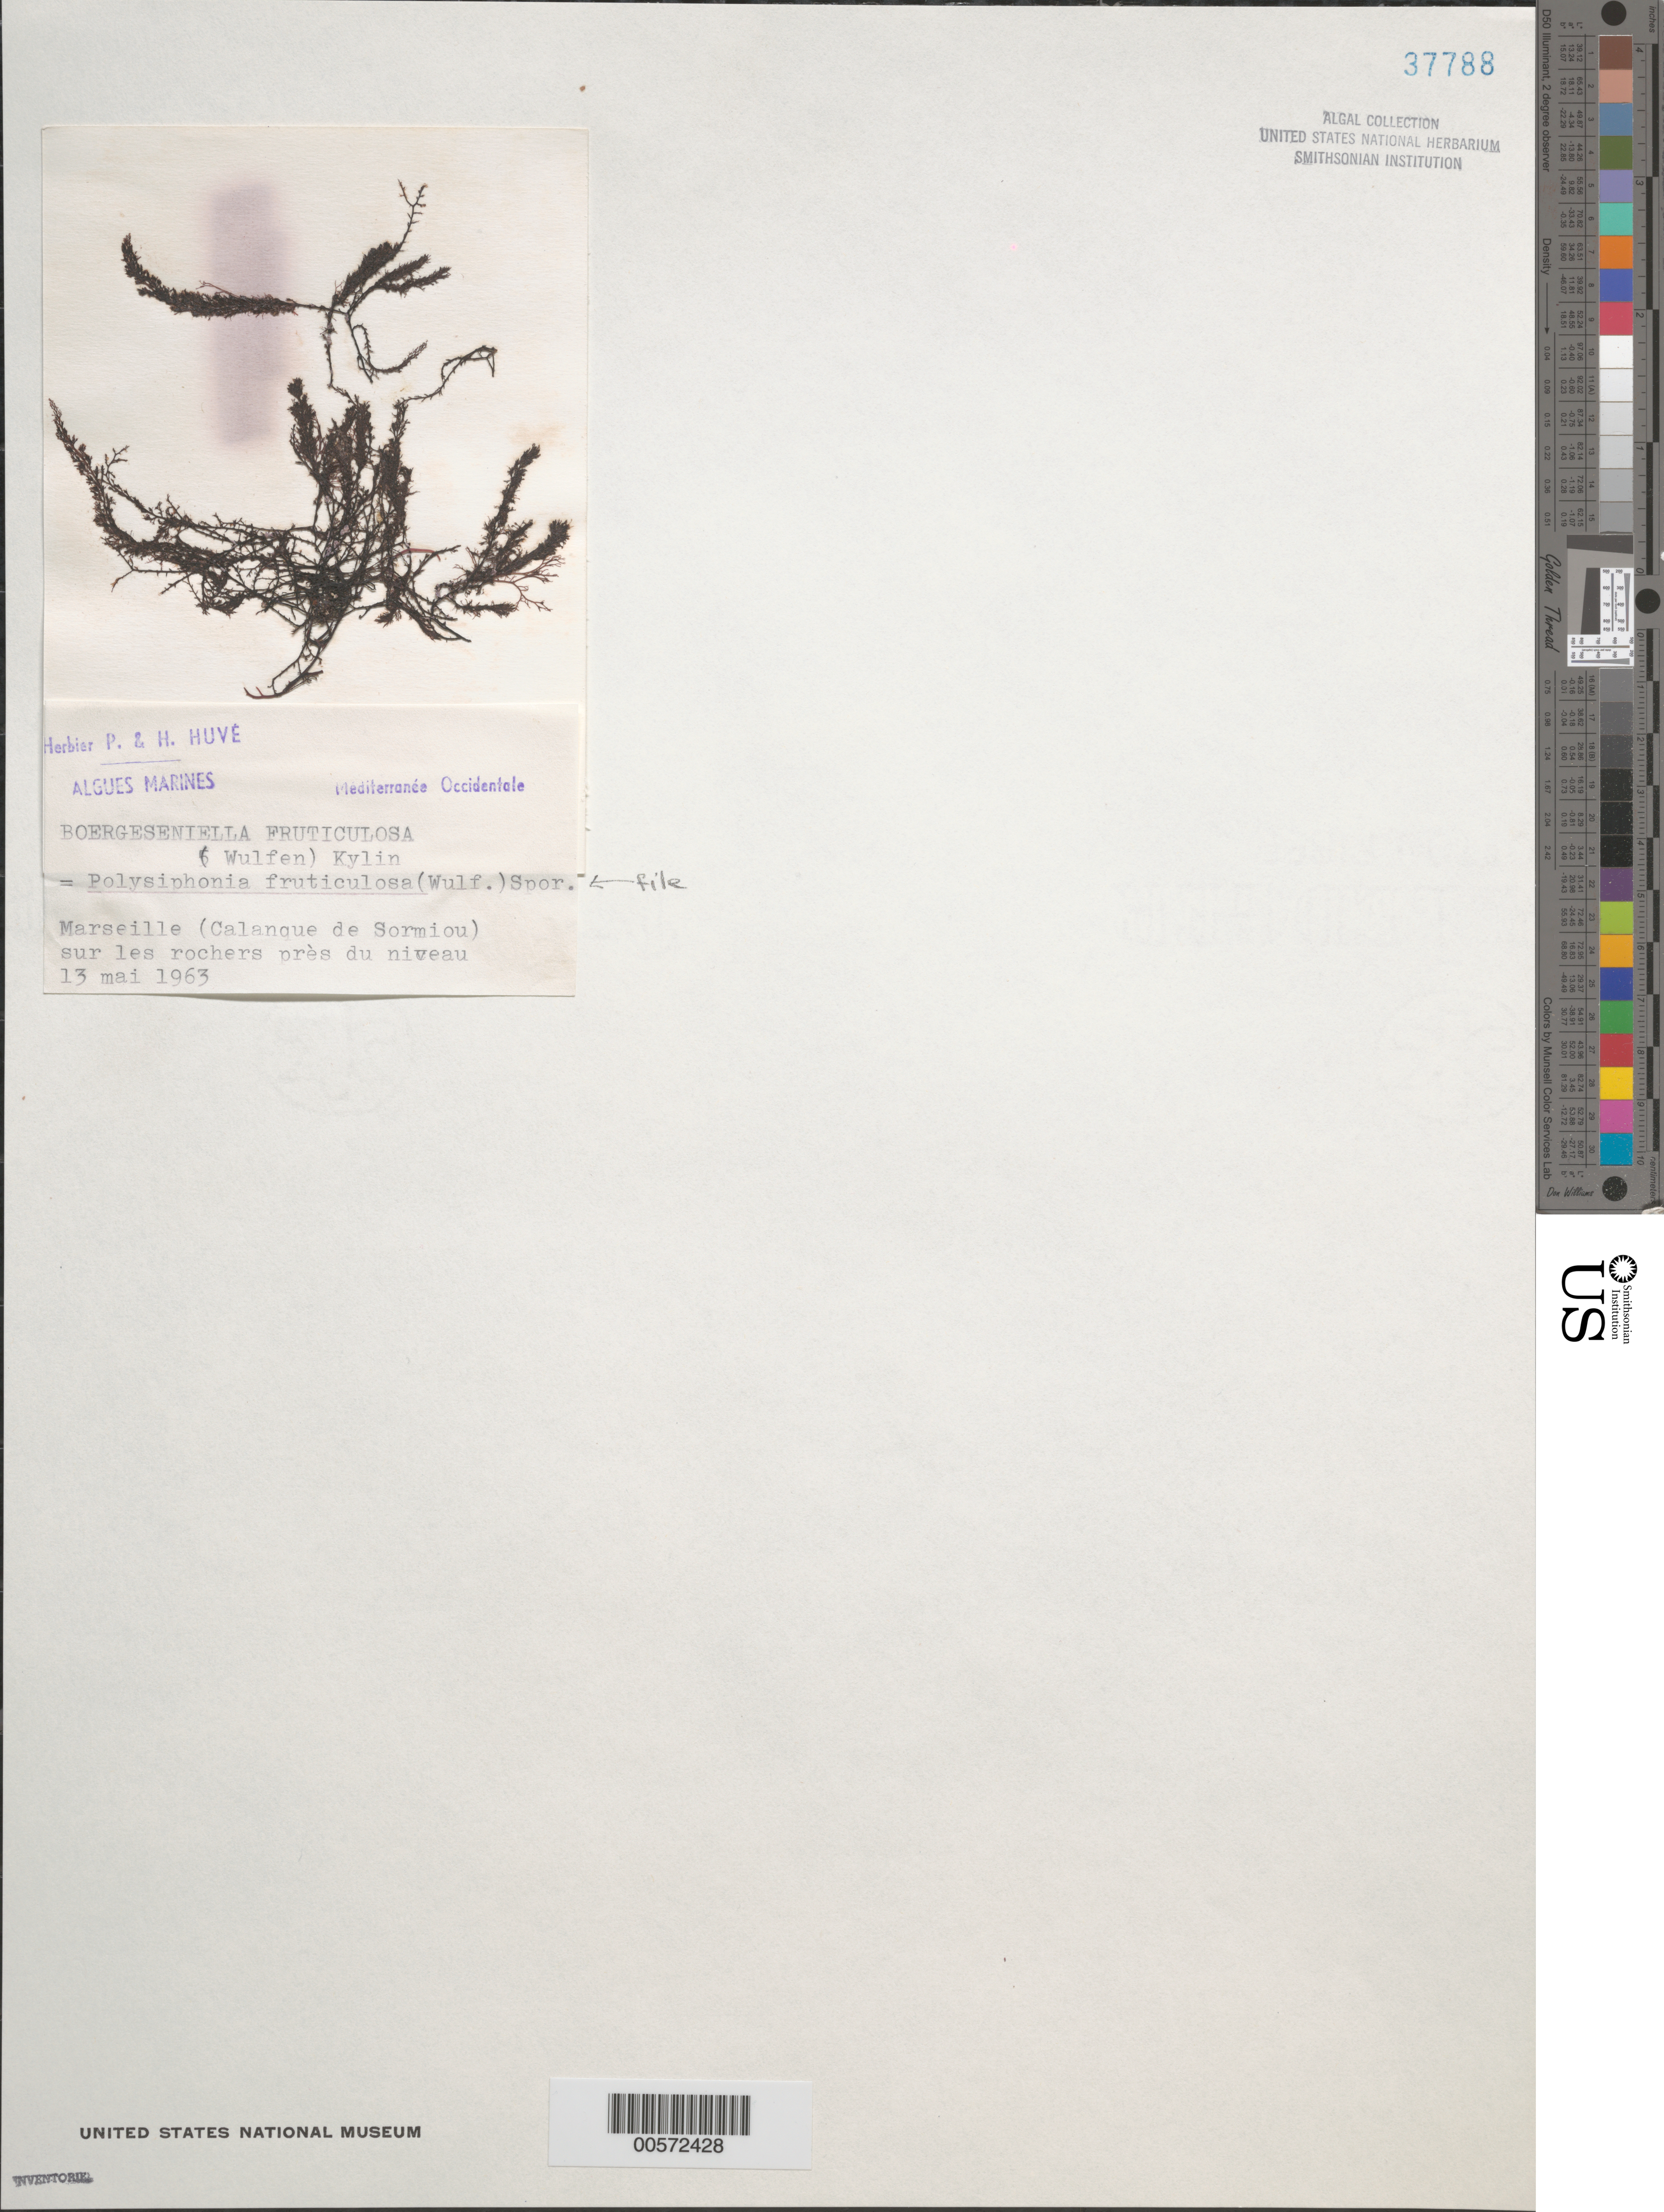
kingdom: Plantae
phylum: Rhodophyta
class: Florideophyceae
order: Ceramiales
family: Rhodomelaceae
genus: Polysiphonia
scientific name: Polysiphonia fruticulosa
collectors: P. Huve & H. Huve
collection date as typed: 13 May 1963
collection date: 1963-05-13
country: France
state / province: Provence-Alpes-Côte d'Azur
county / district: Bouches-du-Rhône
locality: Calanque de Sormiou, Marseille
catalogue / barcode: US 37788